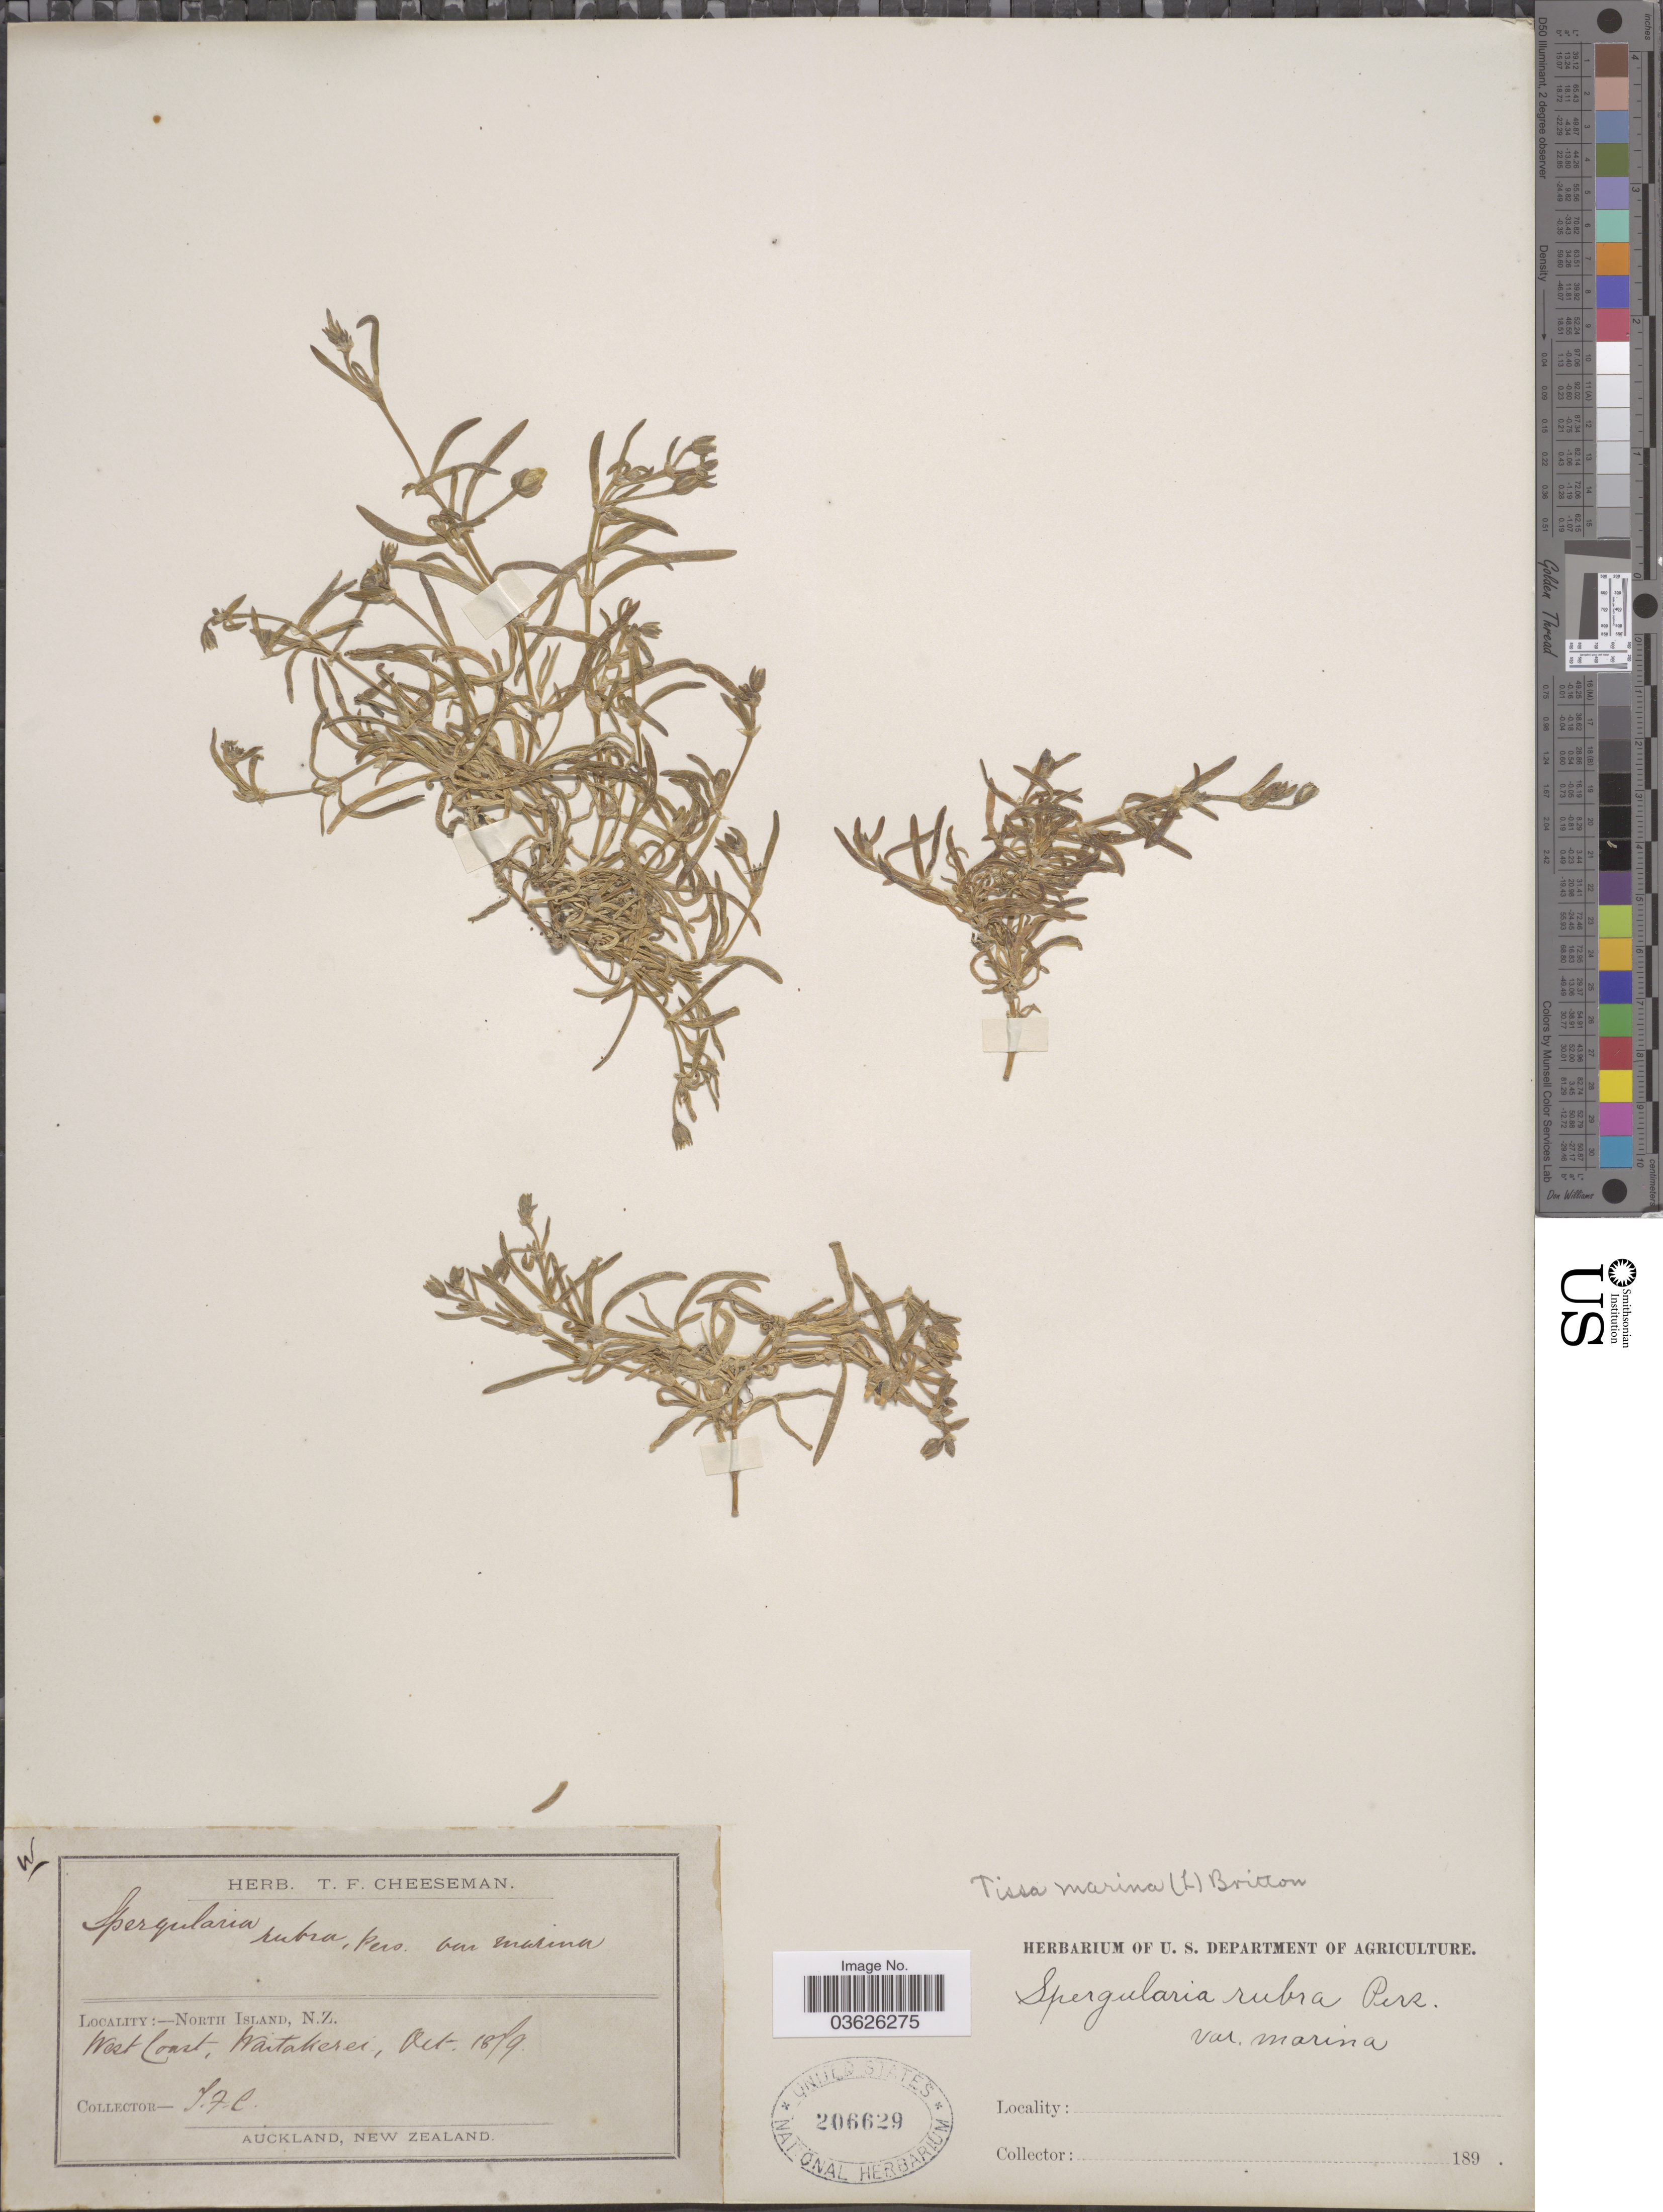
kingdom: Plantae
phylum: Tracheophyta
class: Magnoliopsida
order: Caryophyllales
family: Caryophyllaceae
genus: Spergularia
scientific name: Spergularia marina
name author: (L.) Griseb.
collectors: T. F. Cheeseman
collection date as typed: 189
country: New Zealand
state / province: West Coast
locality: North Island. Waitakerei.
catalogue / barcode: US 206629